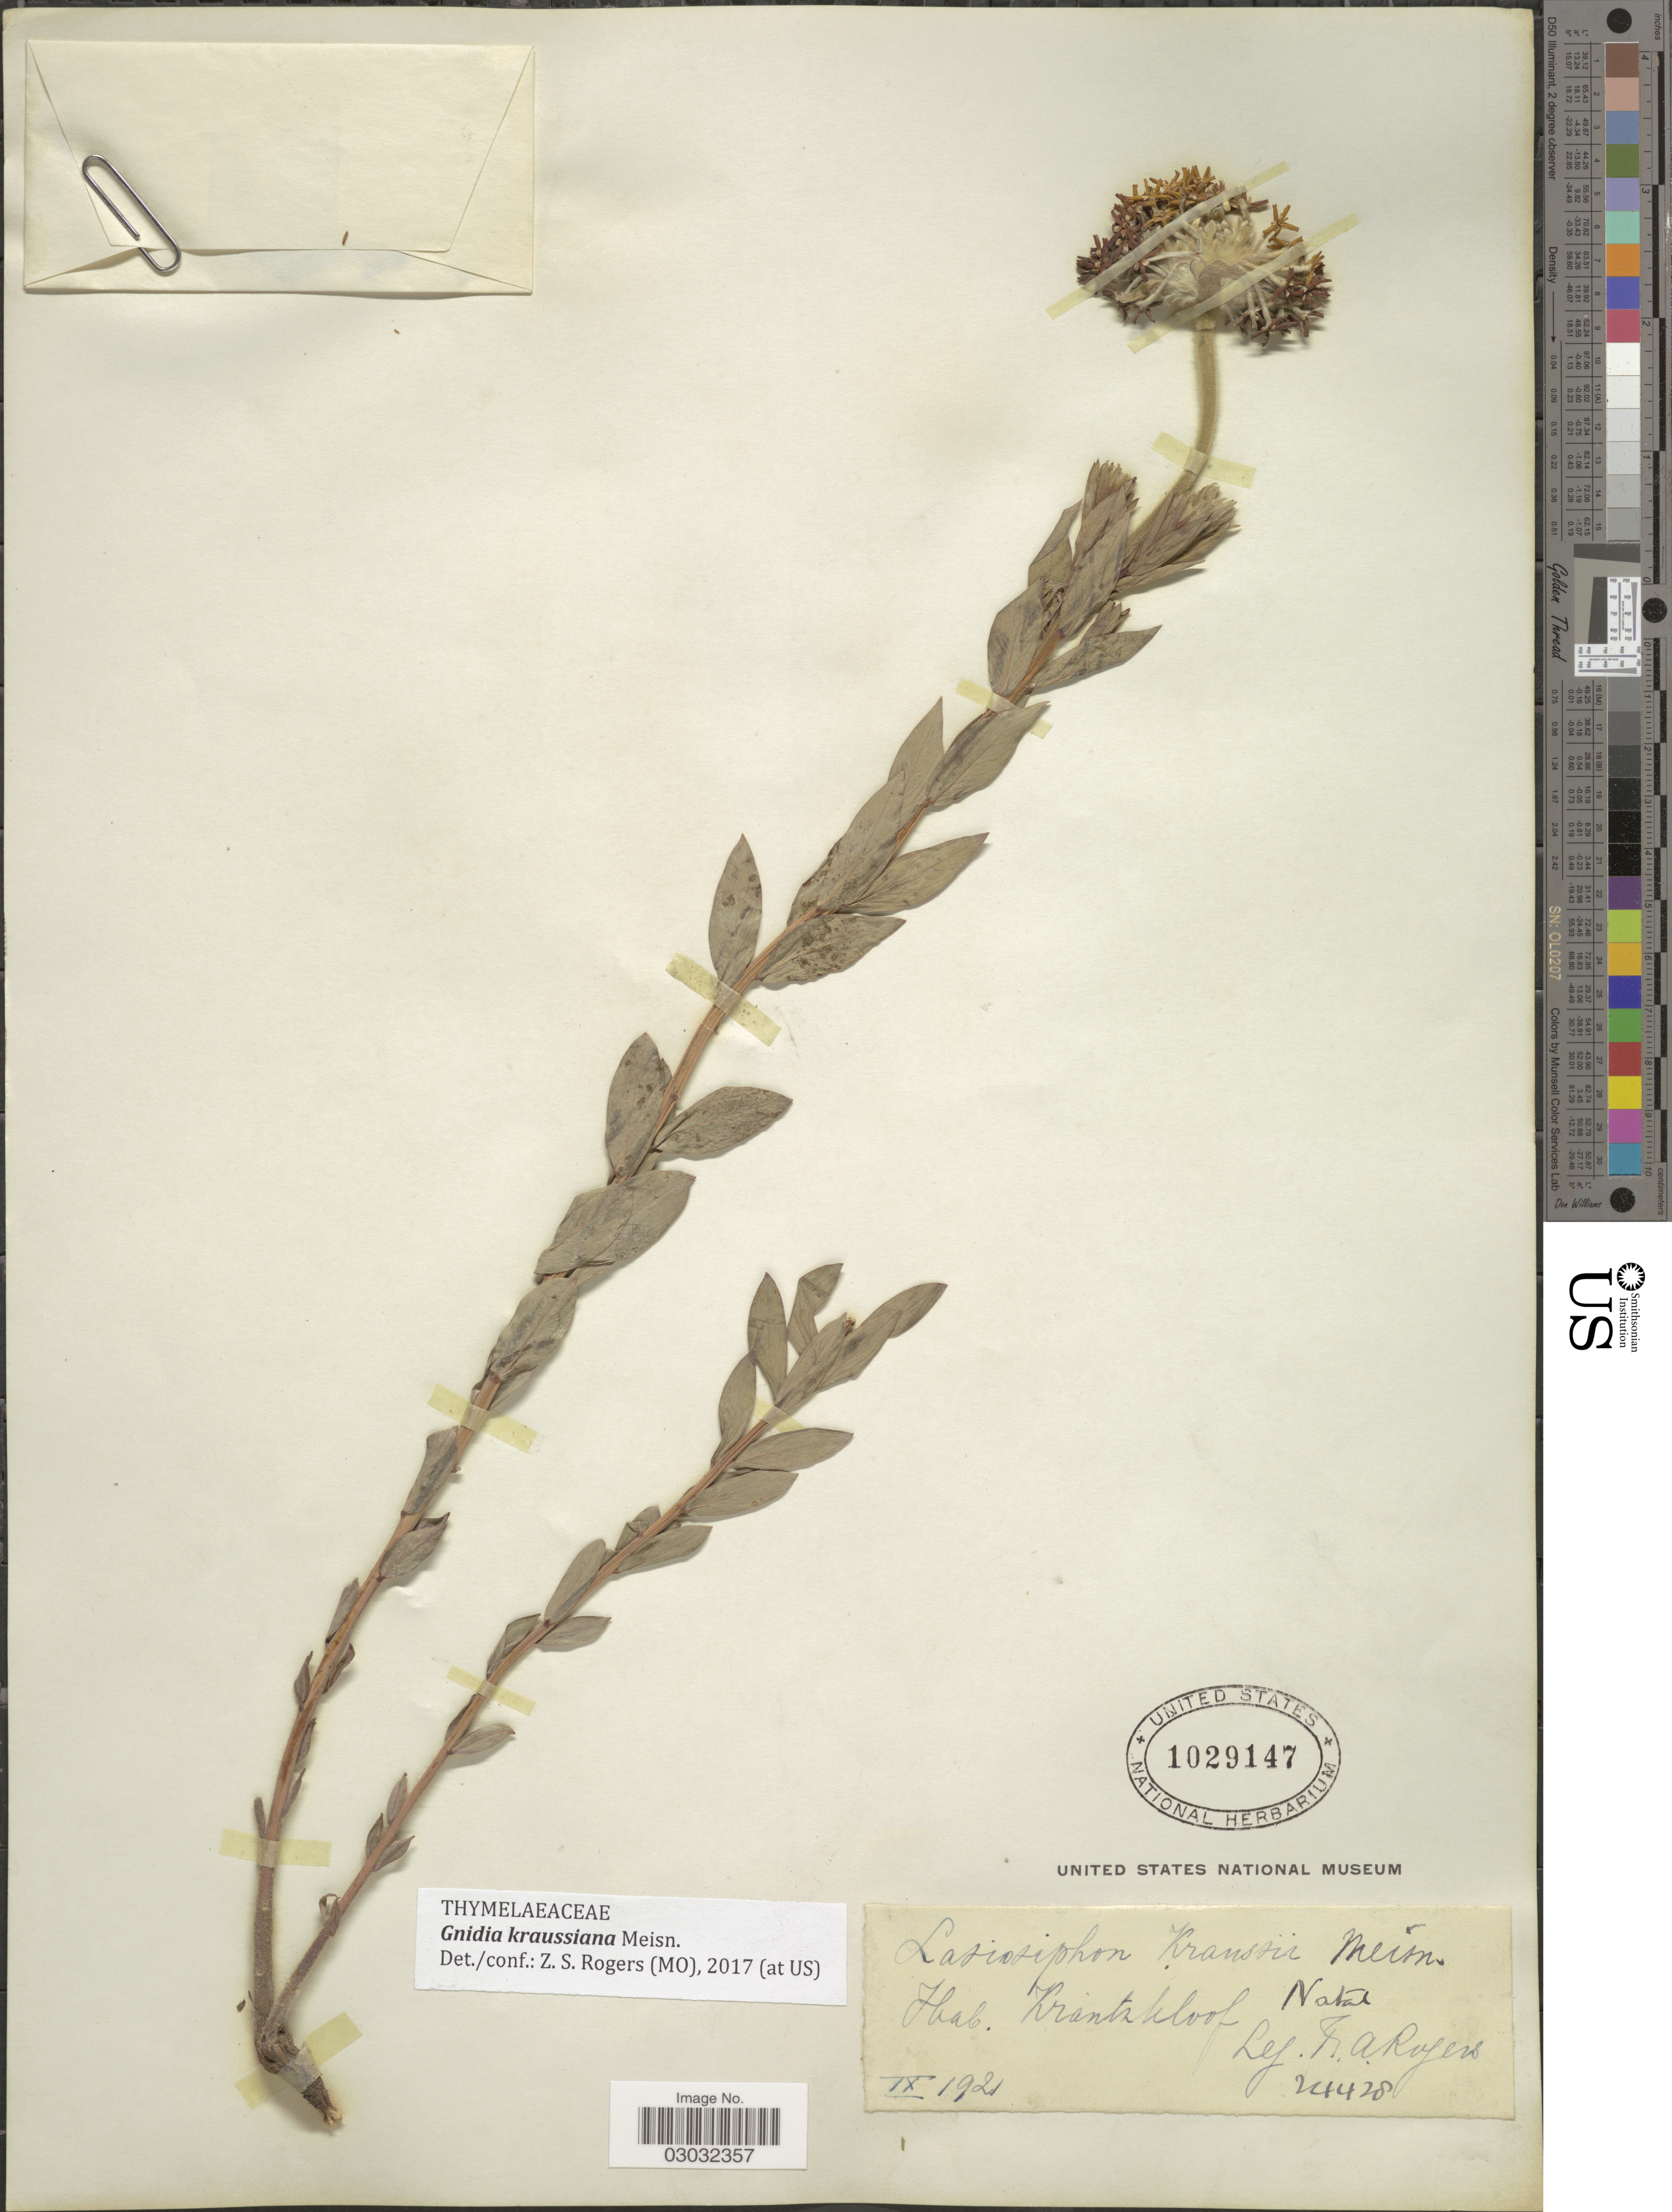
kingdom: Plantae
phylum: Tracheophyta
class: Magnoliopsida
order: Malvales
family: Thymelaeaceae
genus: Lasiosiphon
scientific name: Lasiosiphon kraussianus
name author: (Meisn.) Meisn.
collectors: F. A. Rogers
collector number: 24428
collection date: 1921-09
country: South Africa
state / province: KwaZulu-Natal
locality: Hab. Krantzkloof. Natal.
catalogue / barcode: US 1029147